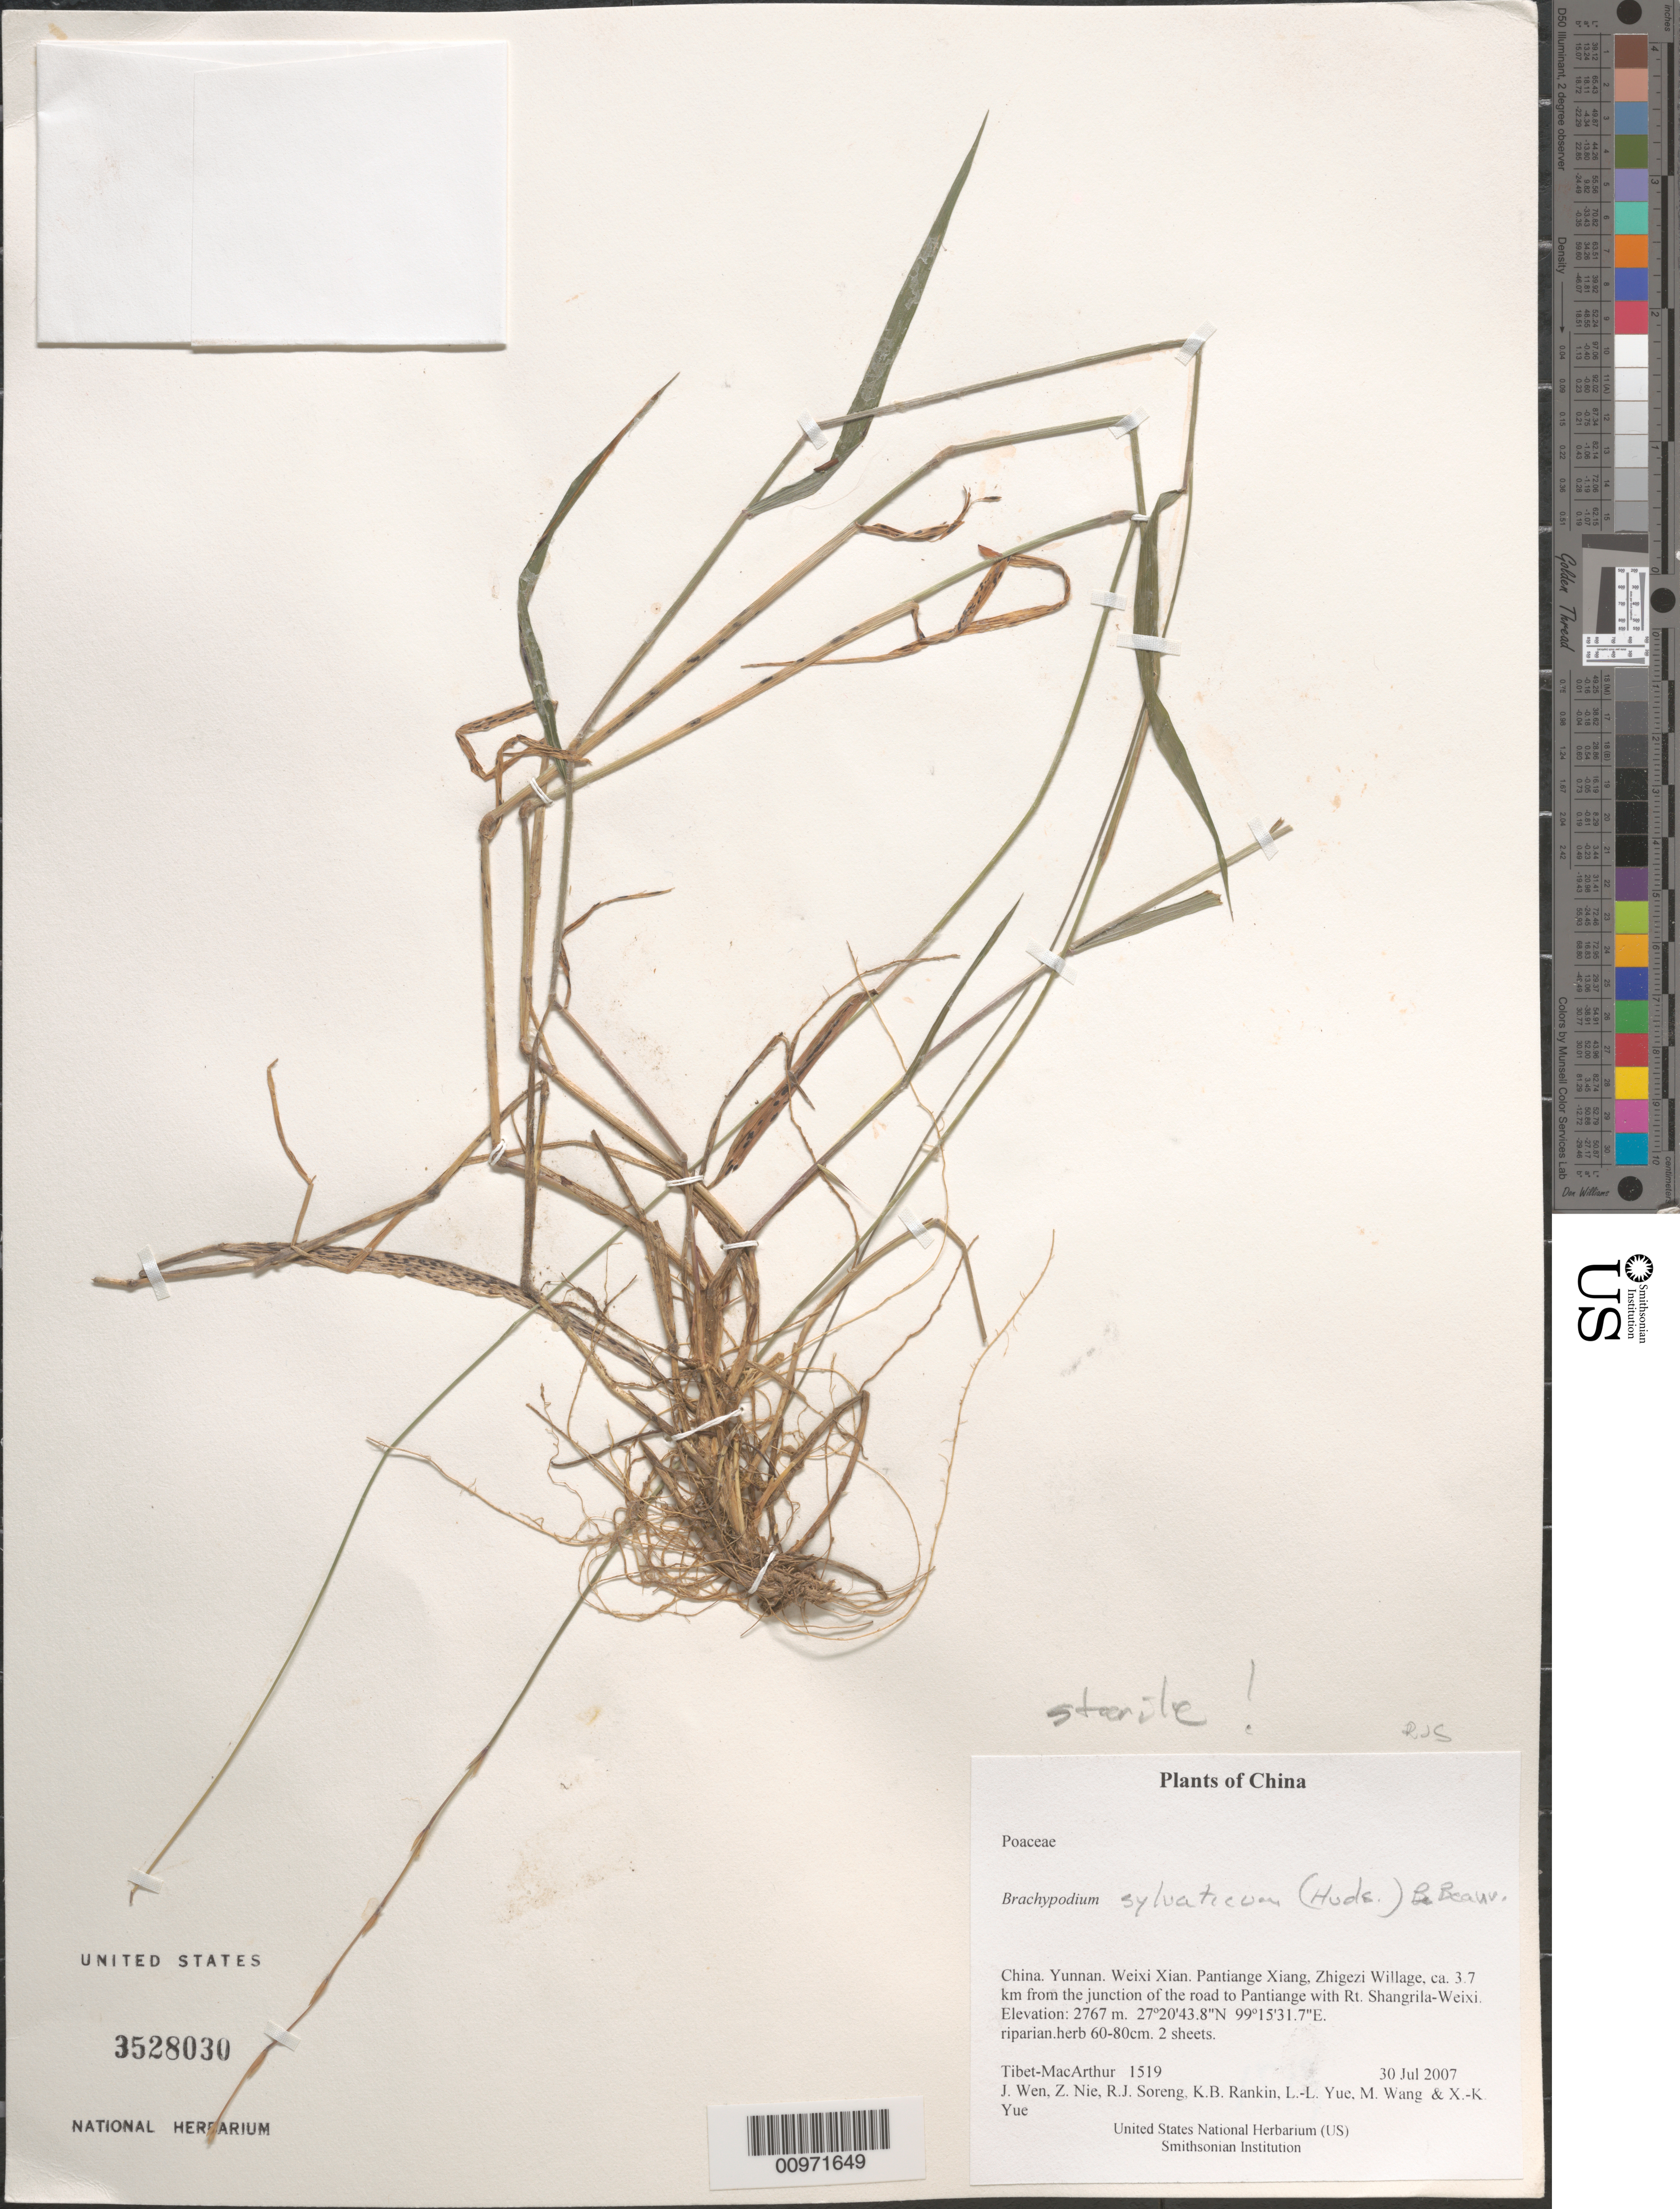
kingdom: Plantae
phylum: Tracheophyta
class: Liliopsida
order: Poales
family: Poaceae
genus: Brachypodium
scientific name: Brachypodium sylvaticum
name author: (Huds.) P. Beauv.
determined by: Soreng, Robert J., Research Associate (BOT), Smithsonian Institution - National Museum of Natural History (UNITED STATES)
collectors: Tibet-MacArthur, J. Wen, Z. Nie, R. J. Soreng, K. Rankin, L. Yue, M. Wang & X. Yue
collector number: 1519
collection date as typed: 30 Jul 2007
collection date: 2007-07-30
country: China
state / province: Yunnan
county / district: Weixi Xian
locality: Pantiange Xiang, Zhigezi Willage, ca. 3.7 km from the junction of the road to Pantiange with Rt. Shangrila-Weixi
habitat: riparian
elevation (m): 2767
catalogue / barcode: US 3528030